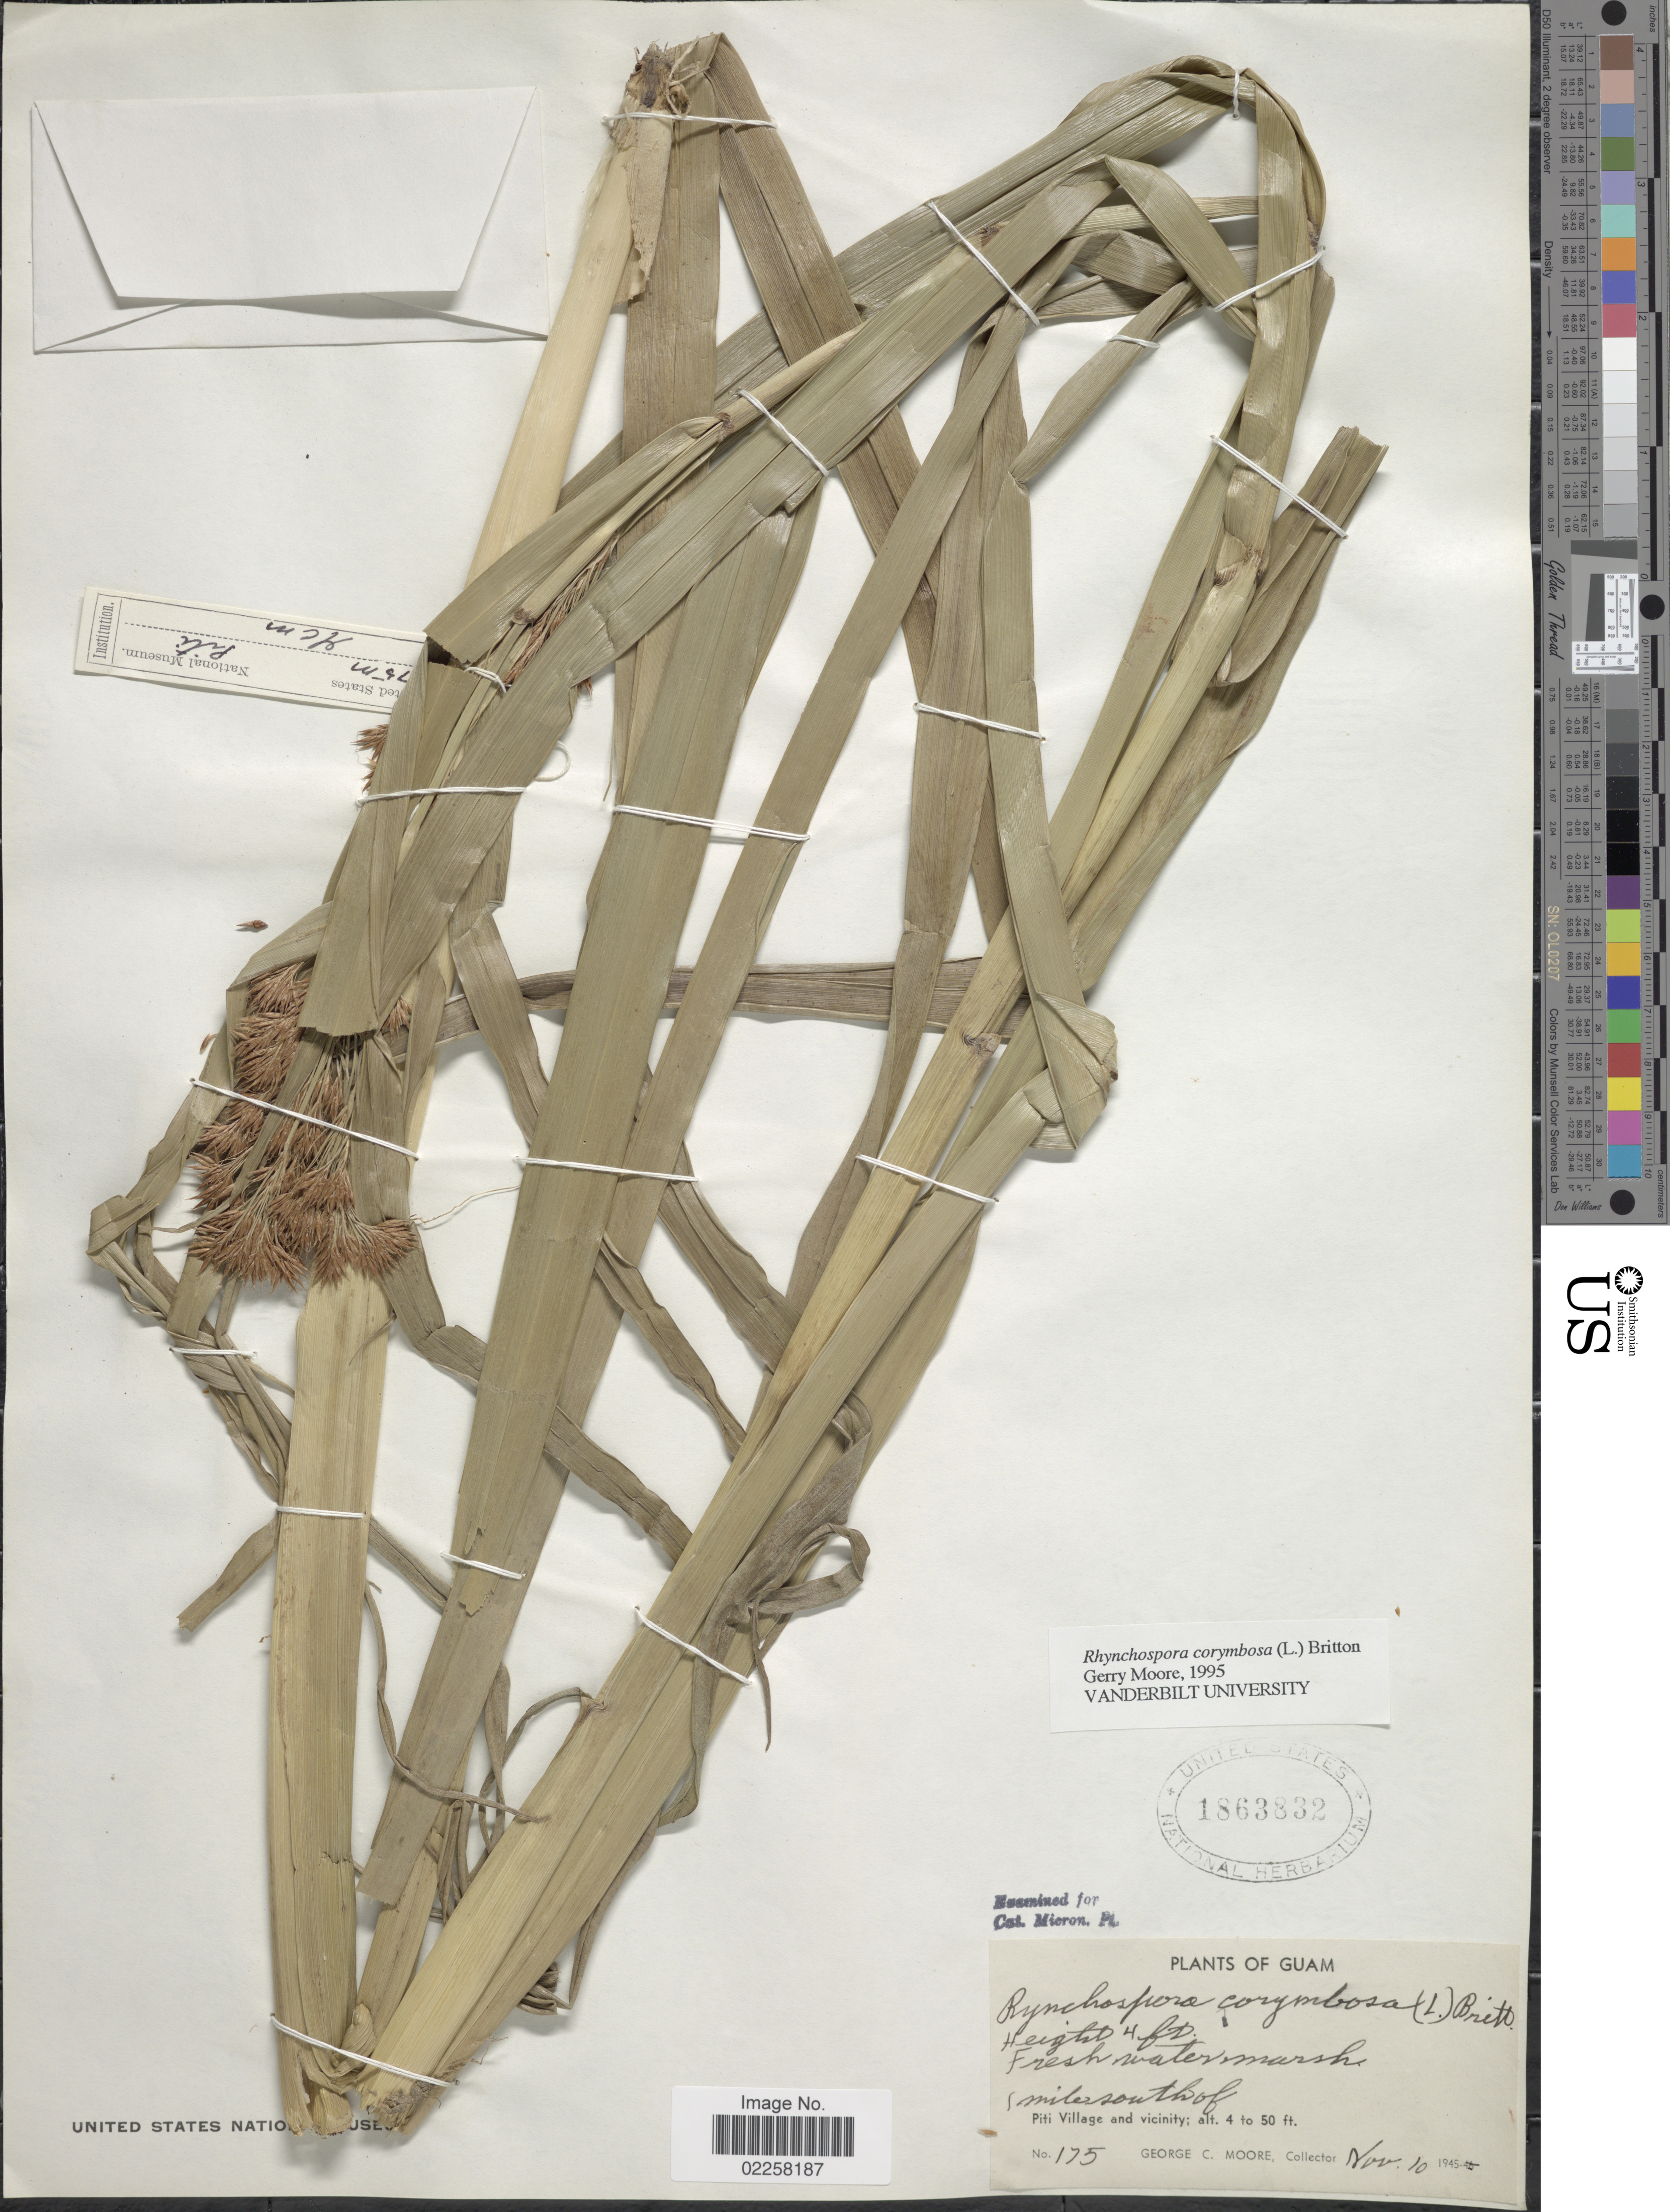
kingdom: Plantae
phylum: Tracheophyta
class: Liliopsida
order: Poales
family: Cyperaceae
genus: Rhynchospora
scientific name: Rhynchospora corymbosa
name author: (L.) Britton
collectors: G. C. Moore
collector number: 175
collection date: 1945-11-10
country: Guam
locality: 5 miles south of Piti Village and vicinity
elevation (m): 1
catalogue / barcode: US 1863832